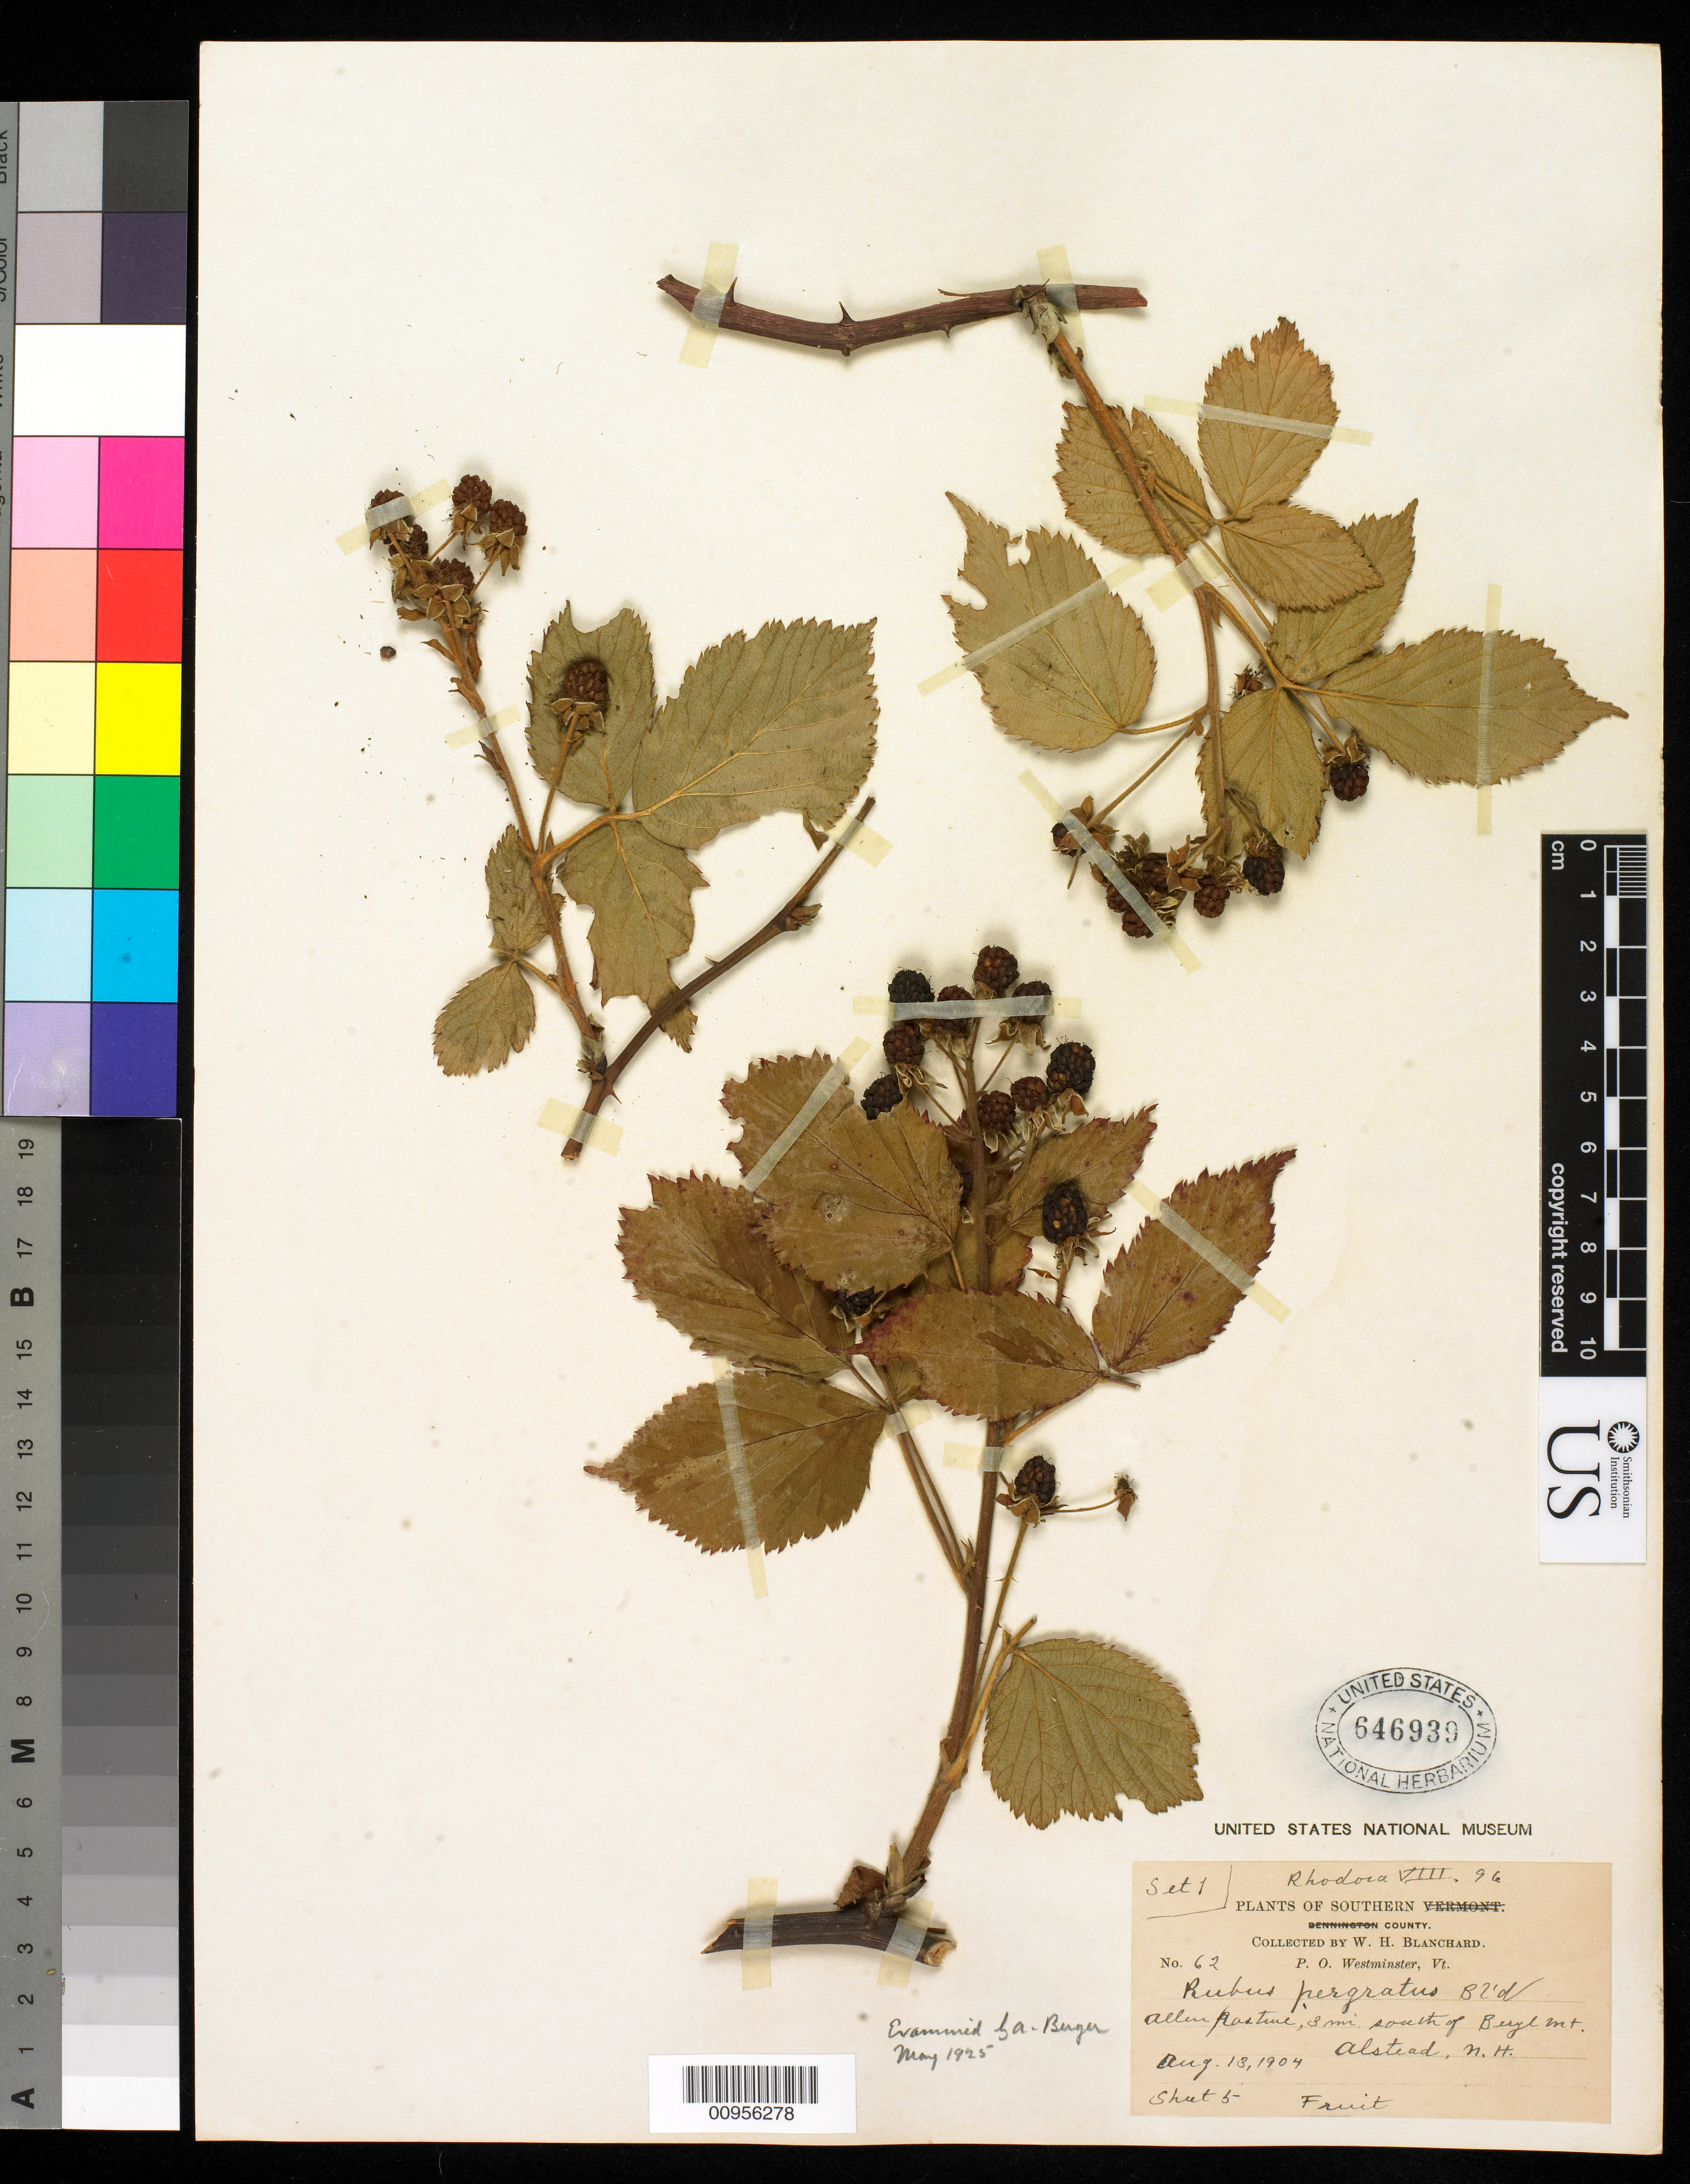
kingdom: Plantae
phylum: Tracheophyta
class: Magnoliopsida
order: Rosales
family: Rosaceae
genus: Rubus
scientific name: Rubus pergratus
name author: Blanch.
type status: Type Collection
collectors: W. H. Blanchard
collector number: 62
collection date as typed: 13 Aug 1904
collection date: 1904-08-13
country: United States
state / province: New Hampshire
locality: Allen pasture, 3 mi. south of Beryl Mt., Alstead, N.H.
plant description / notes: Blanchard No. 62 "Set 1" consists of 6 sheets, annotated as sheet 1, sheet 2, etc.; sheets 1-4 collected June 17, 1905 and annotated "type"; sheets 5 & 6 collected Aug. 13, 1904 and not marked "type".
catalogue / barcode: US 646939